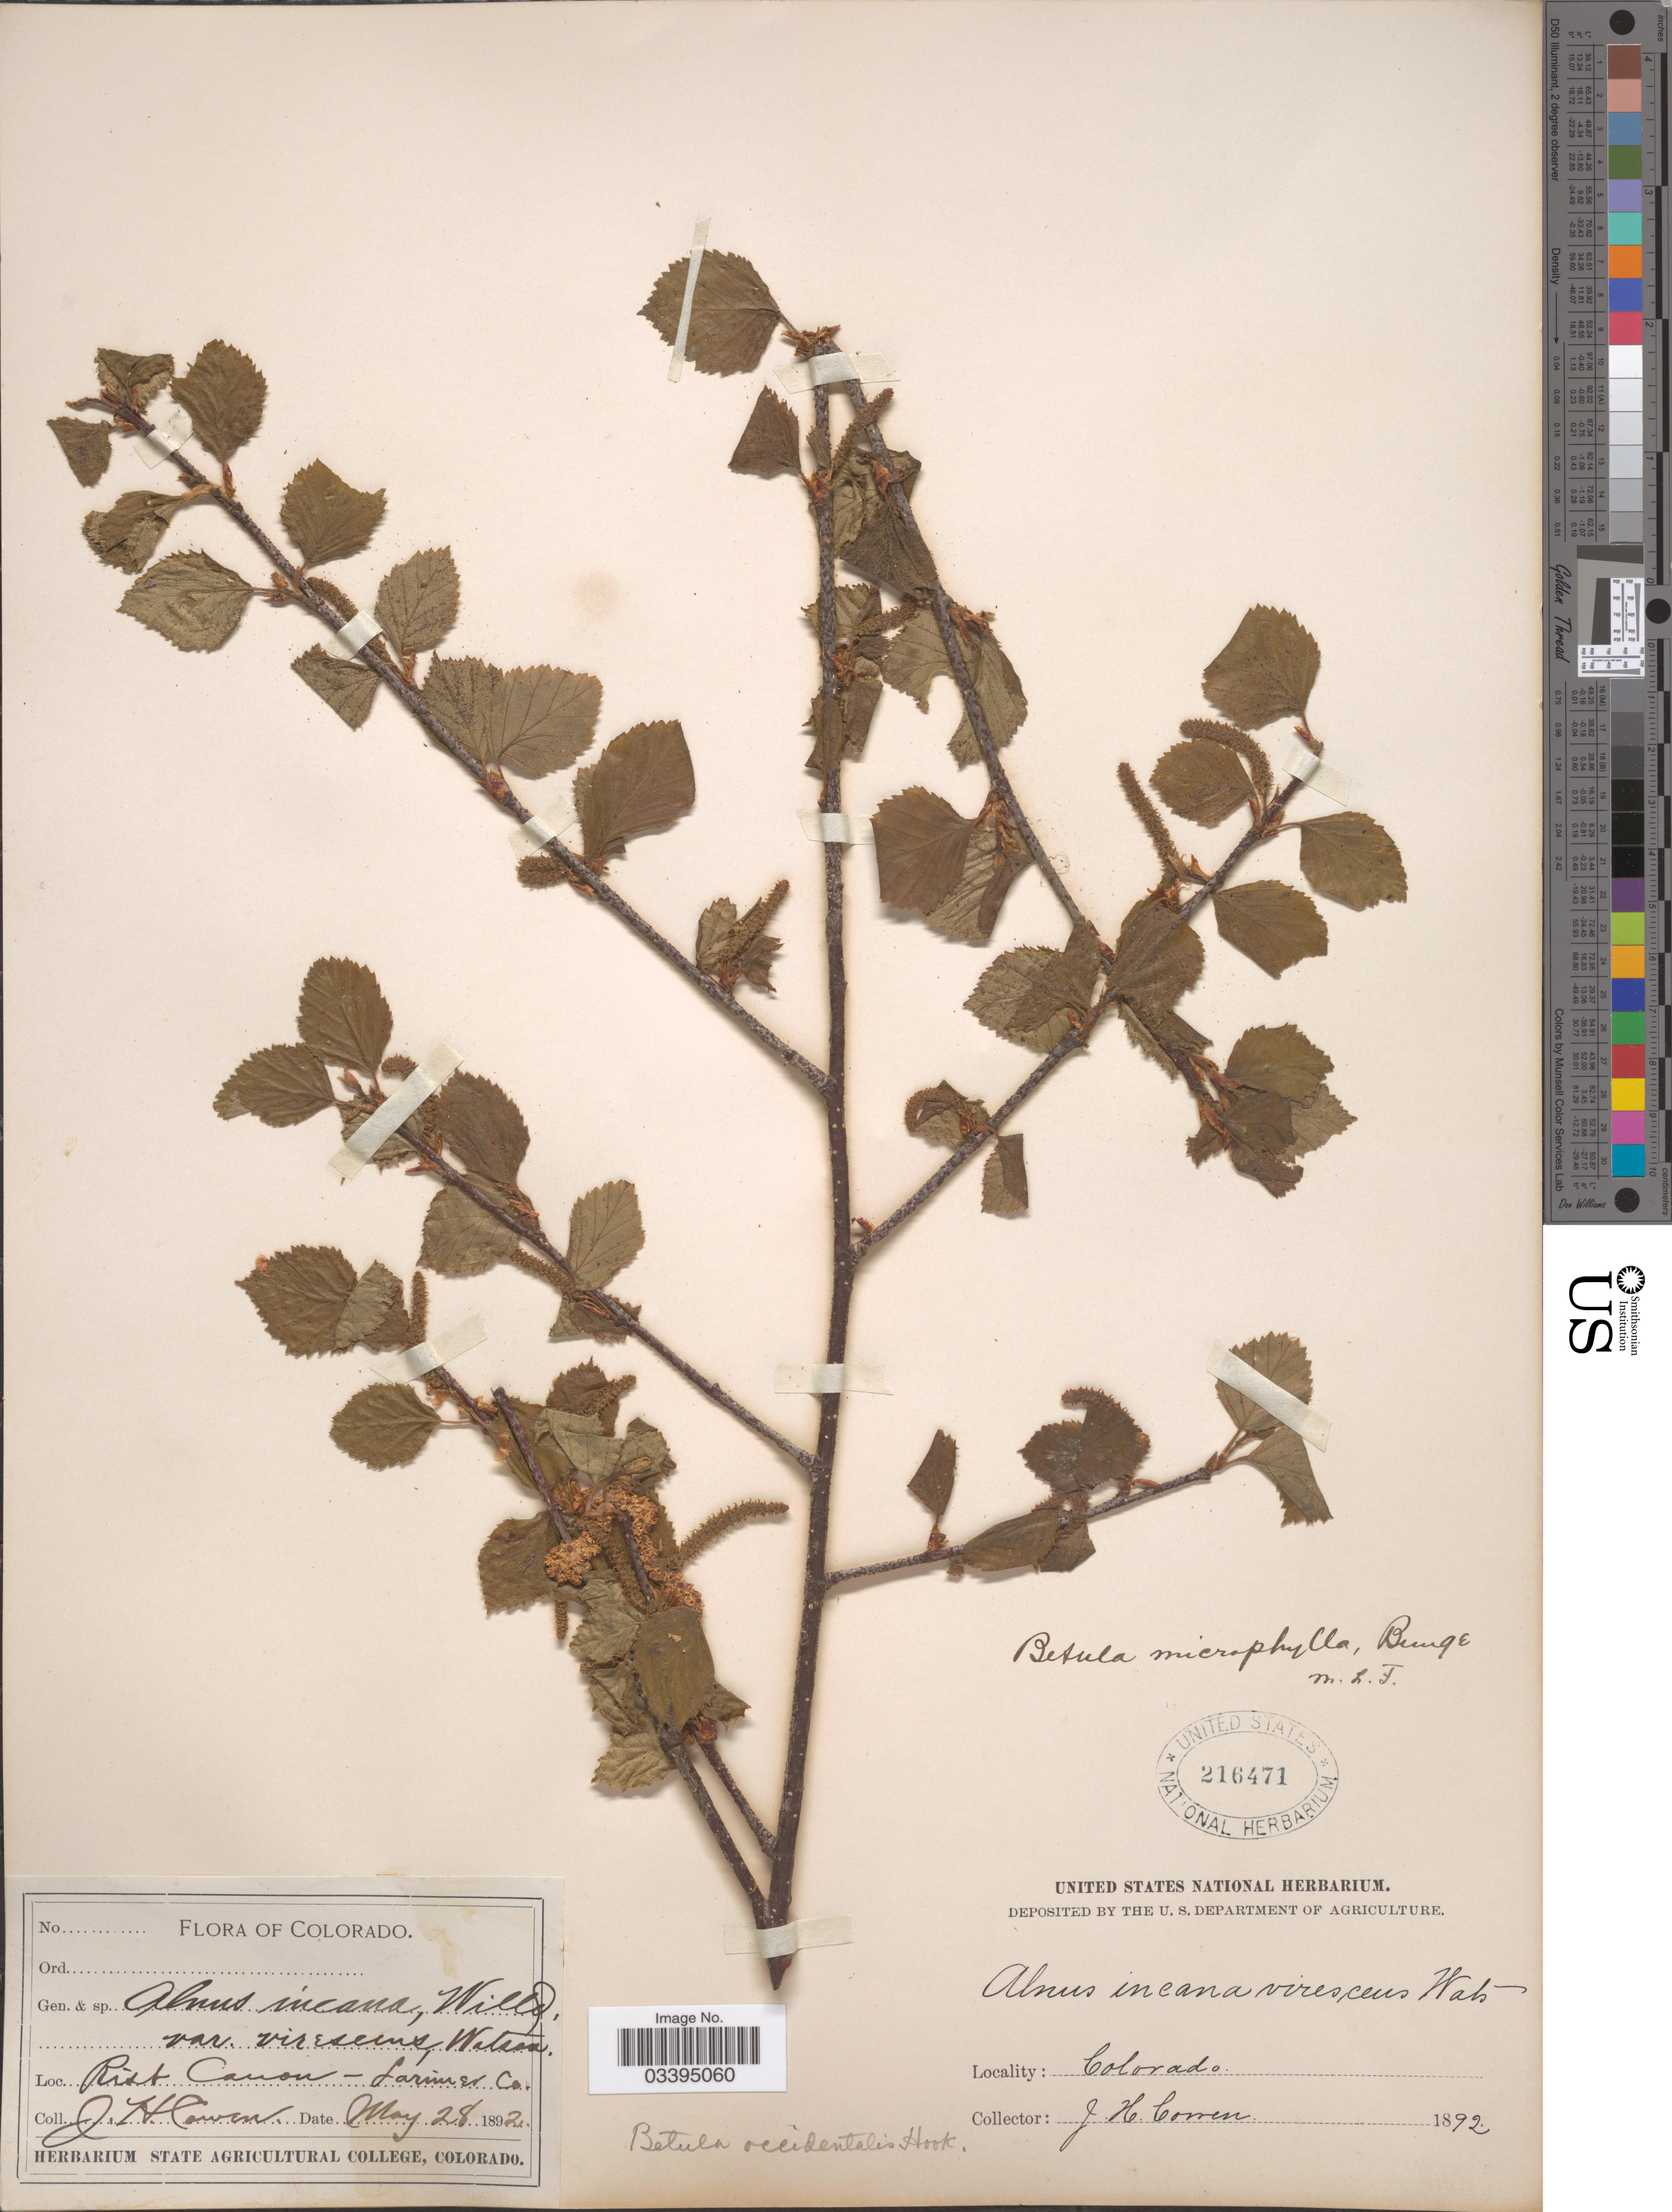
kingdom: Plantae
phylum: Tracheophyta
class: Magnoliopsida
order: Fagales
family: Betulaceae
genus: Betula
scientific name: Betula fontinalis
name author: Sarg.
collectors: J. H. Cowan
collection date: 1892-05-28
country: United States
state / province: Colorado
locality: Rist Canon-Larimer Co.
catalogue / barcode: US 216471